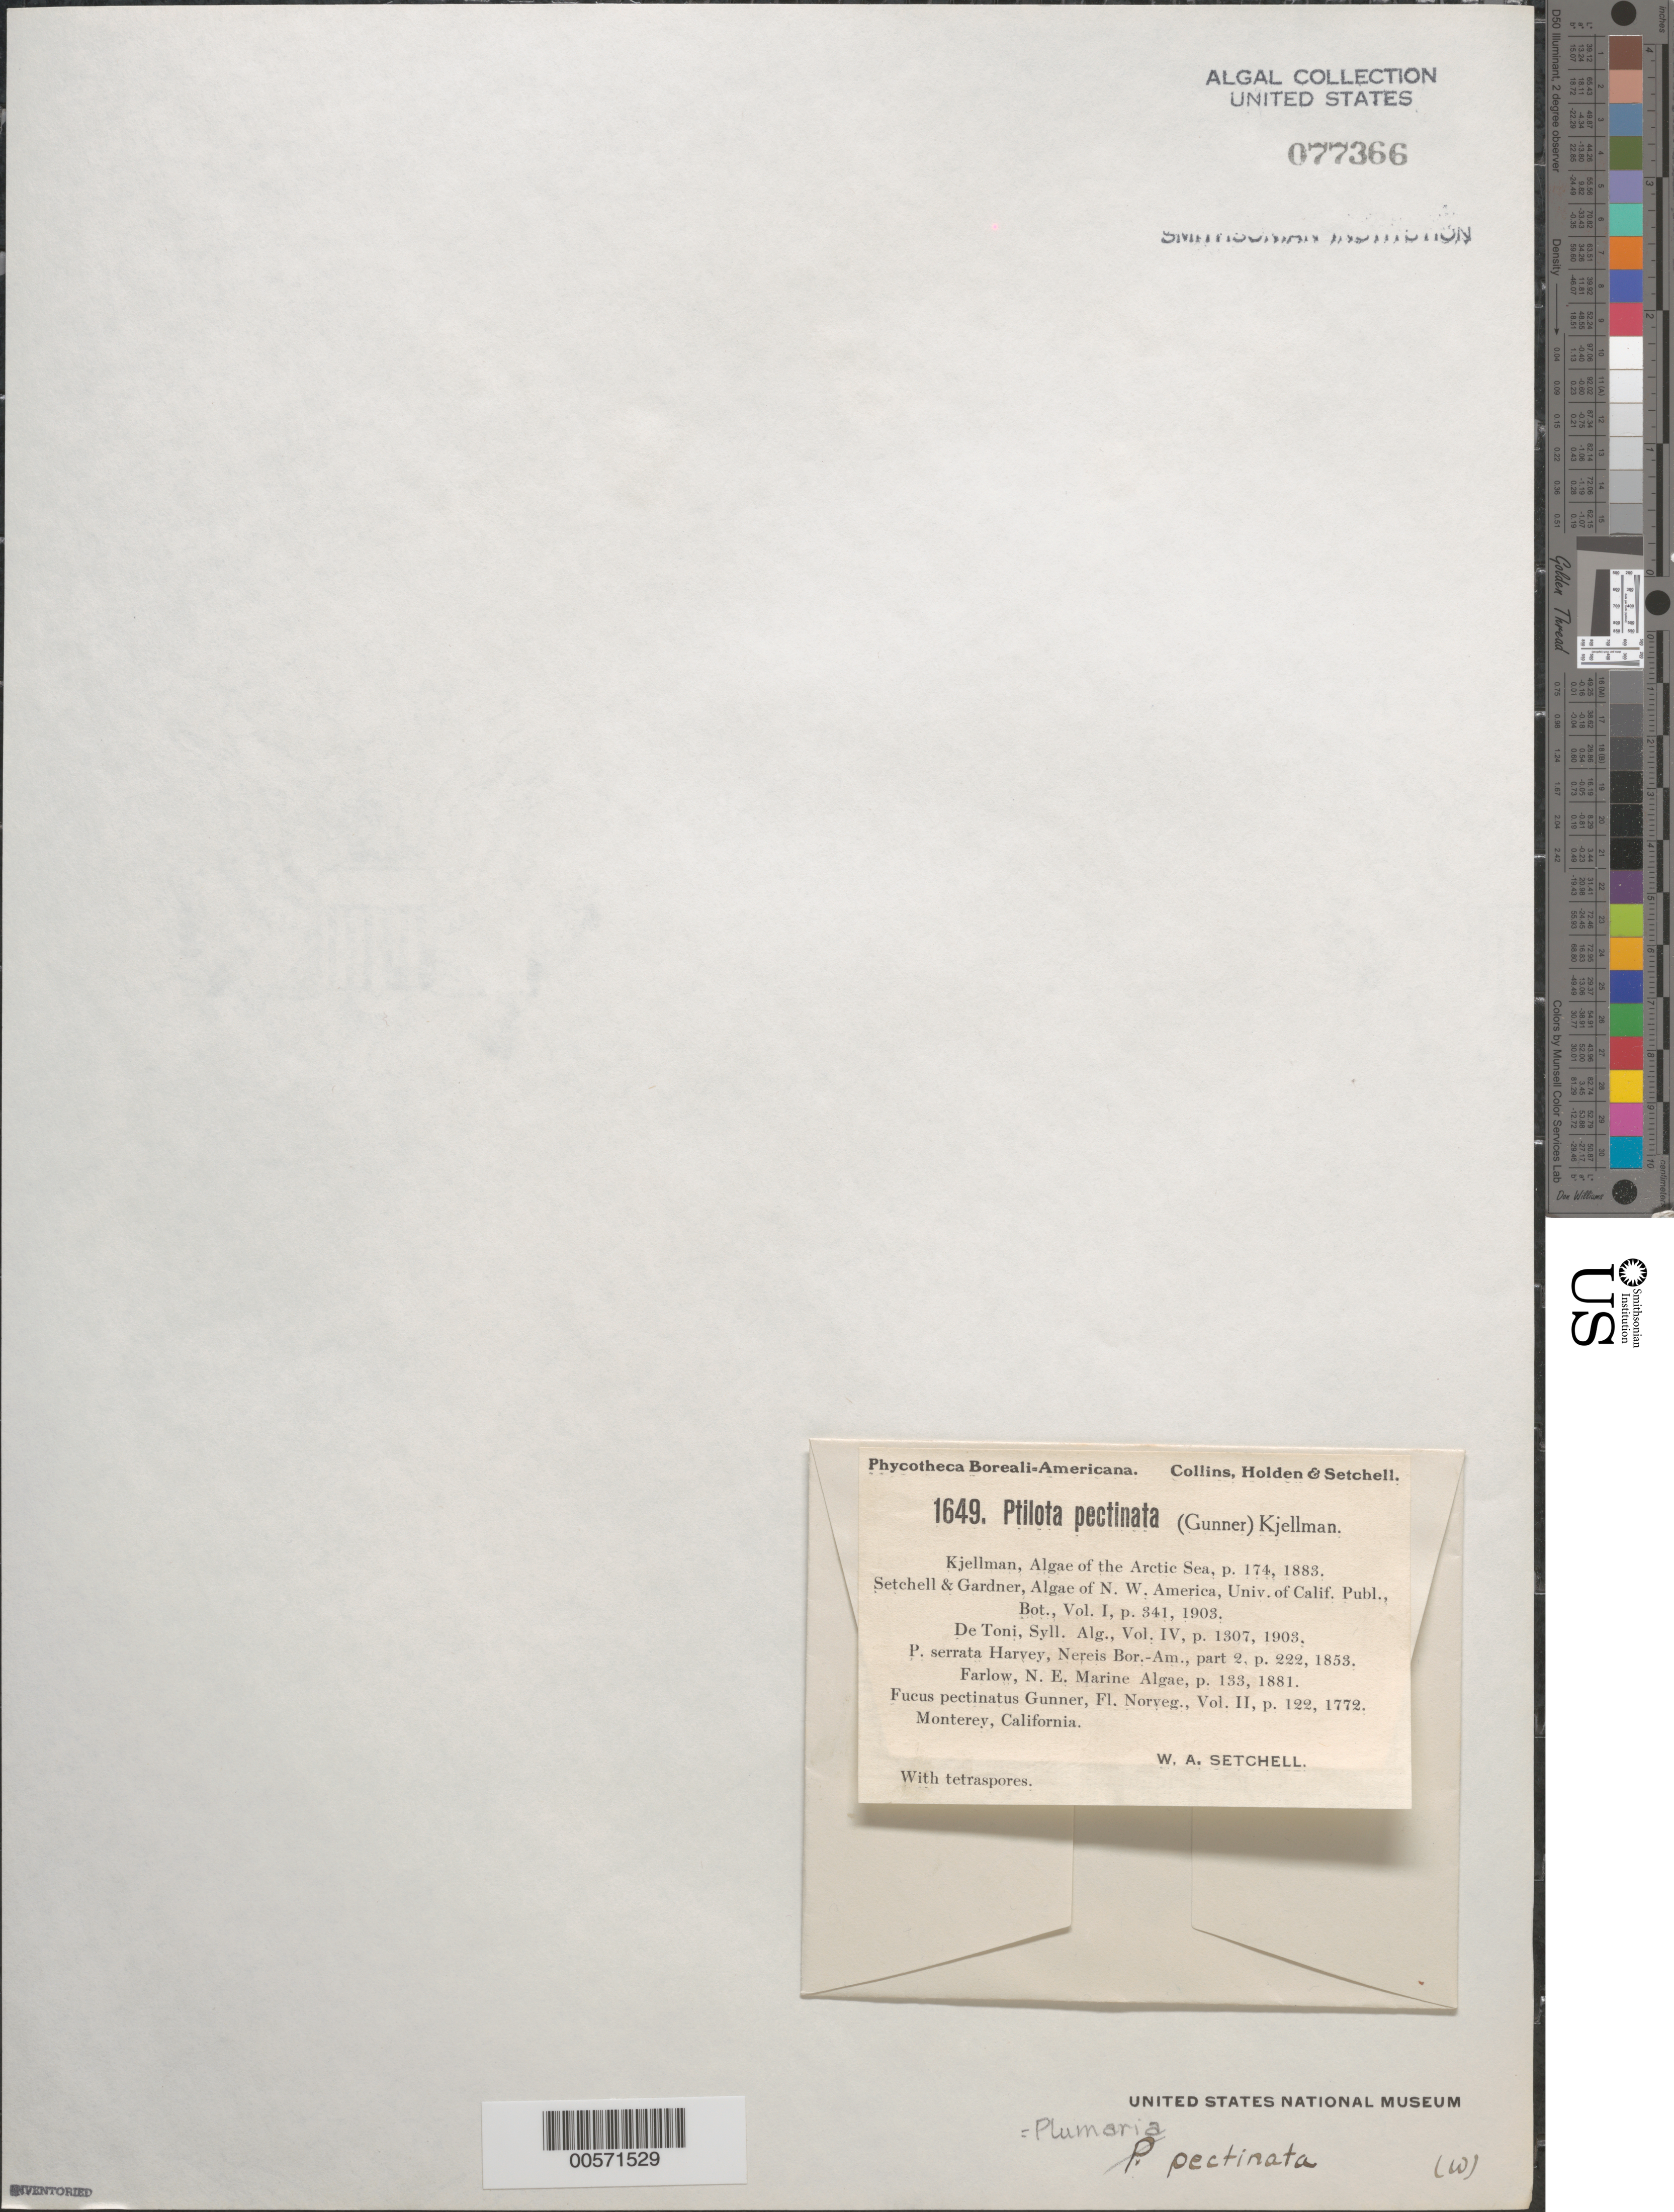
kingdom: Plantae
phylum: Rhodophyta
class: Florideophyceae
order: Ceramiales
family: Wrangeliaceae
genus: Plumaria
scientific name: Plumaria pectinata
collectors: W. Setchell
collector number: PB-A 1649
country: United States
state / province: California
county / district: Monterey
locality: Monterey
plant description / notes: Collins, Holden & Setchell, Phycotheca Boreali-Americana, as Ptilota pectinata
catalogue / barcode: US 77366